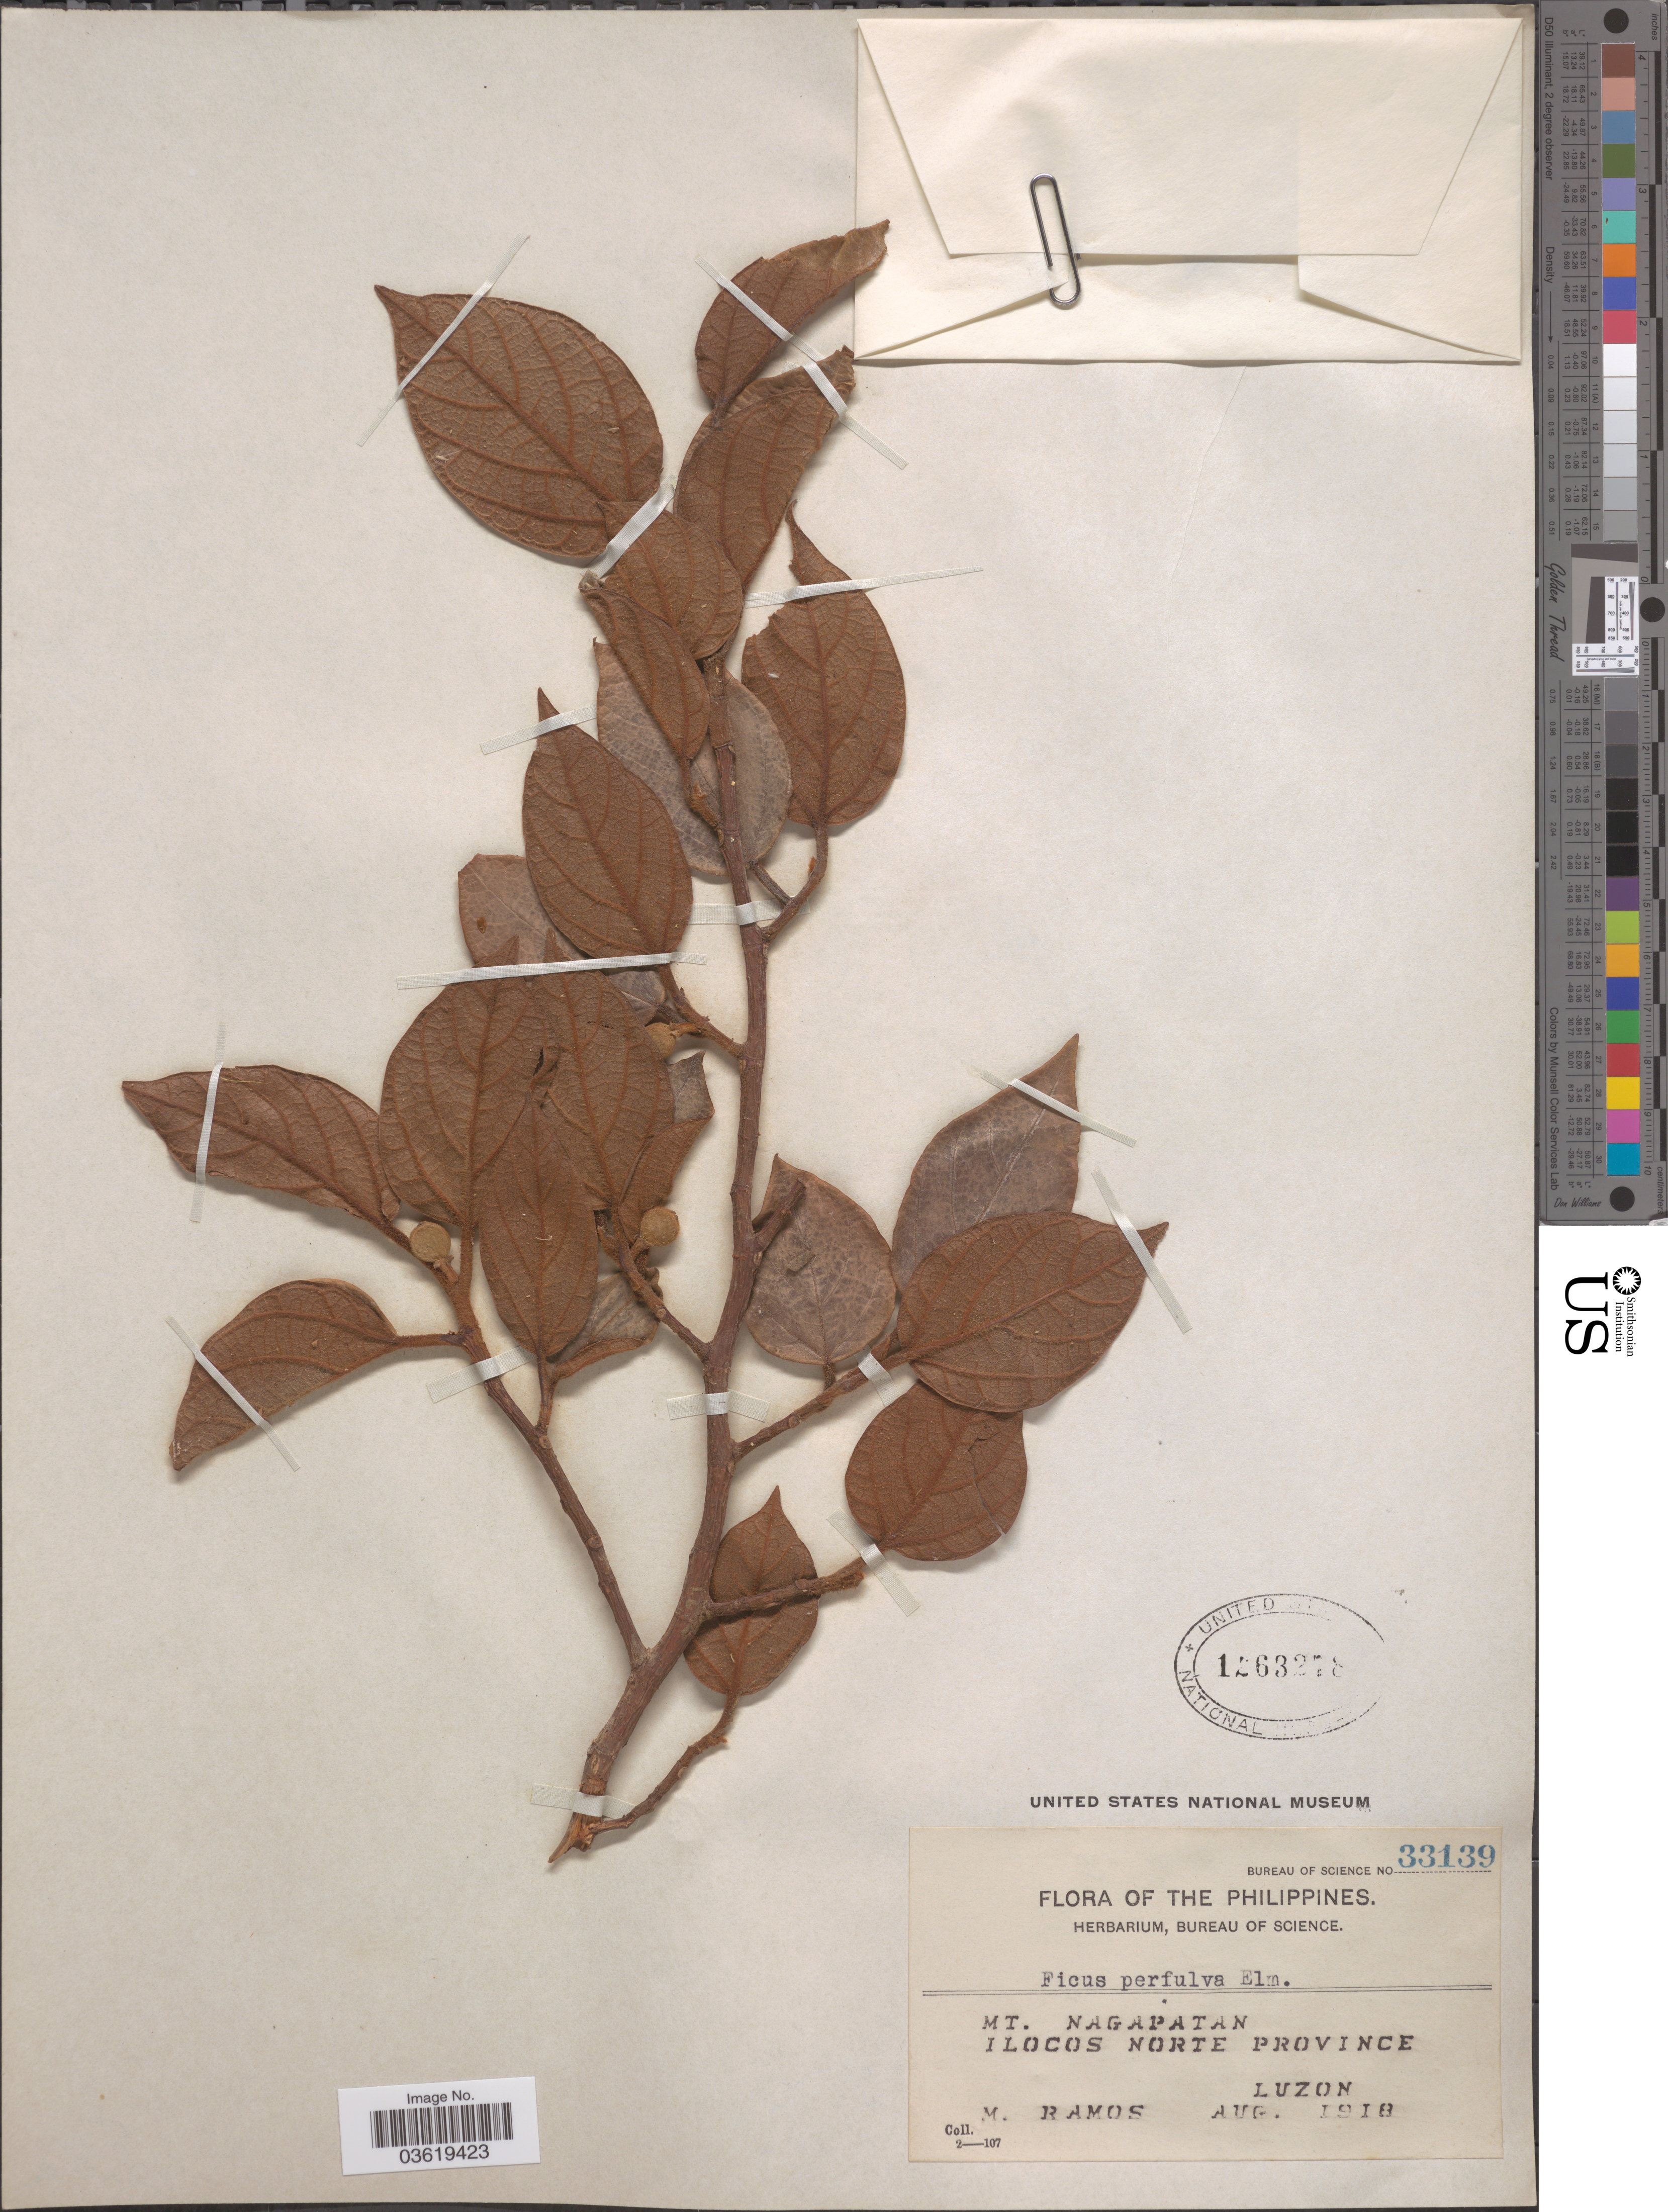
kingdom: Plantae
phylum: Tracheophyta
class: Magnoliopsida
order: Rosales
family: Moraceae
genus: Ficus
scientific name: Ficus perfulva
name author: Elmer ex Merr.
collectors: M. Ramos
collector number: Bureau of Science 33139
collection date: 1918-08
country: Philippines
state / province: Ilocos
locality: Mt. Nagapatan. Ilocos Norte Province. Luzon.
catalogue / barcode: US 1263278